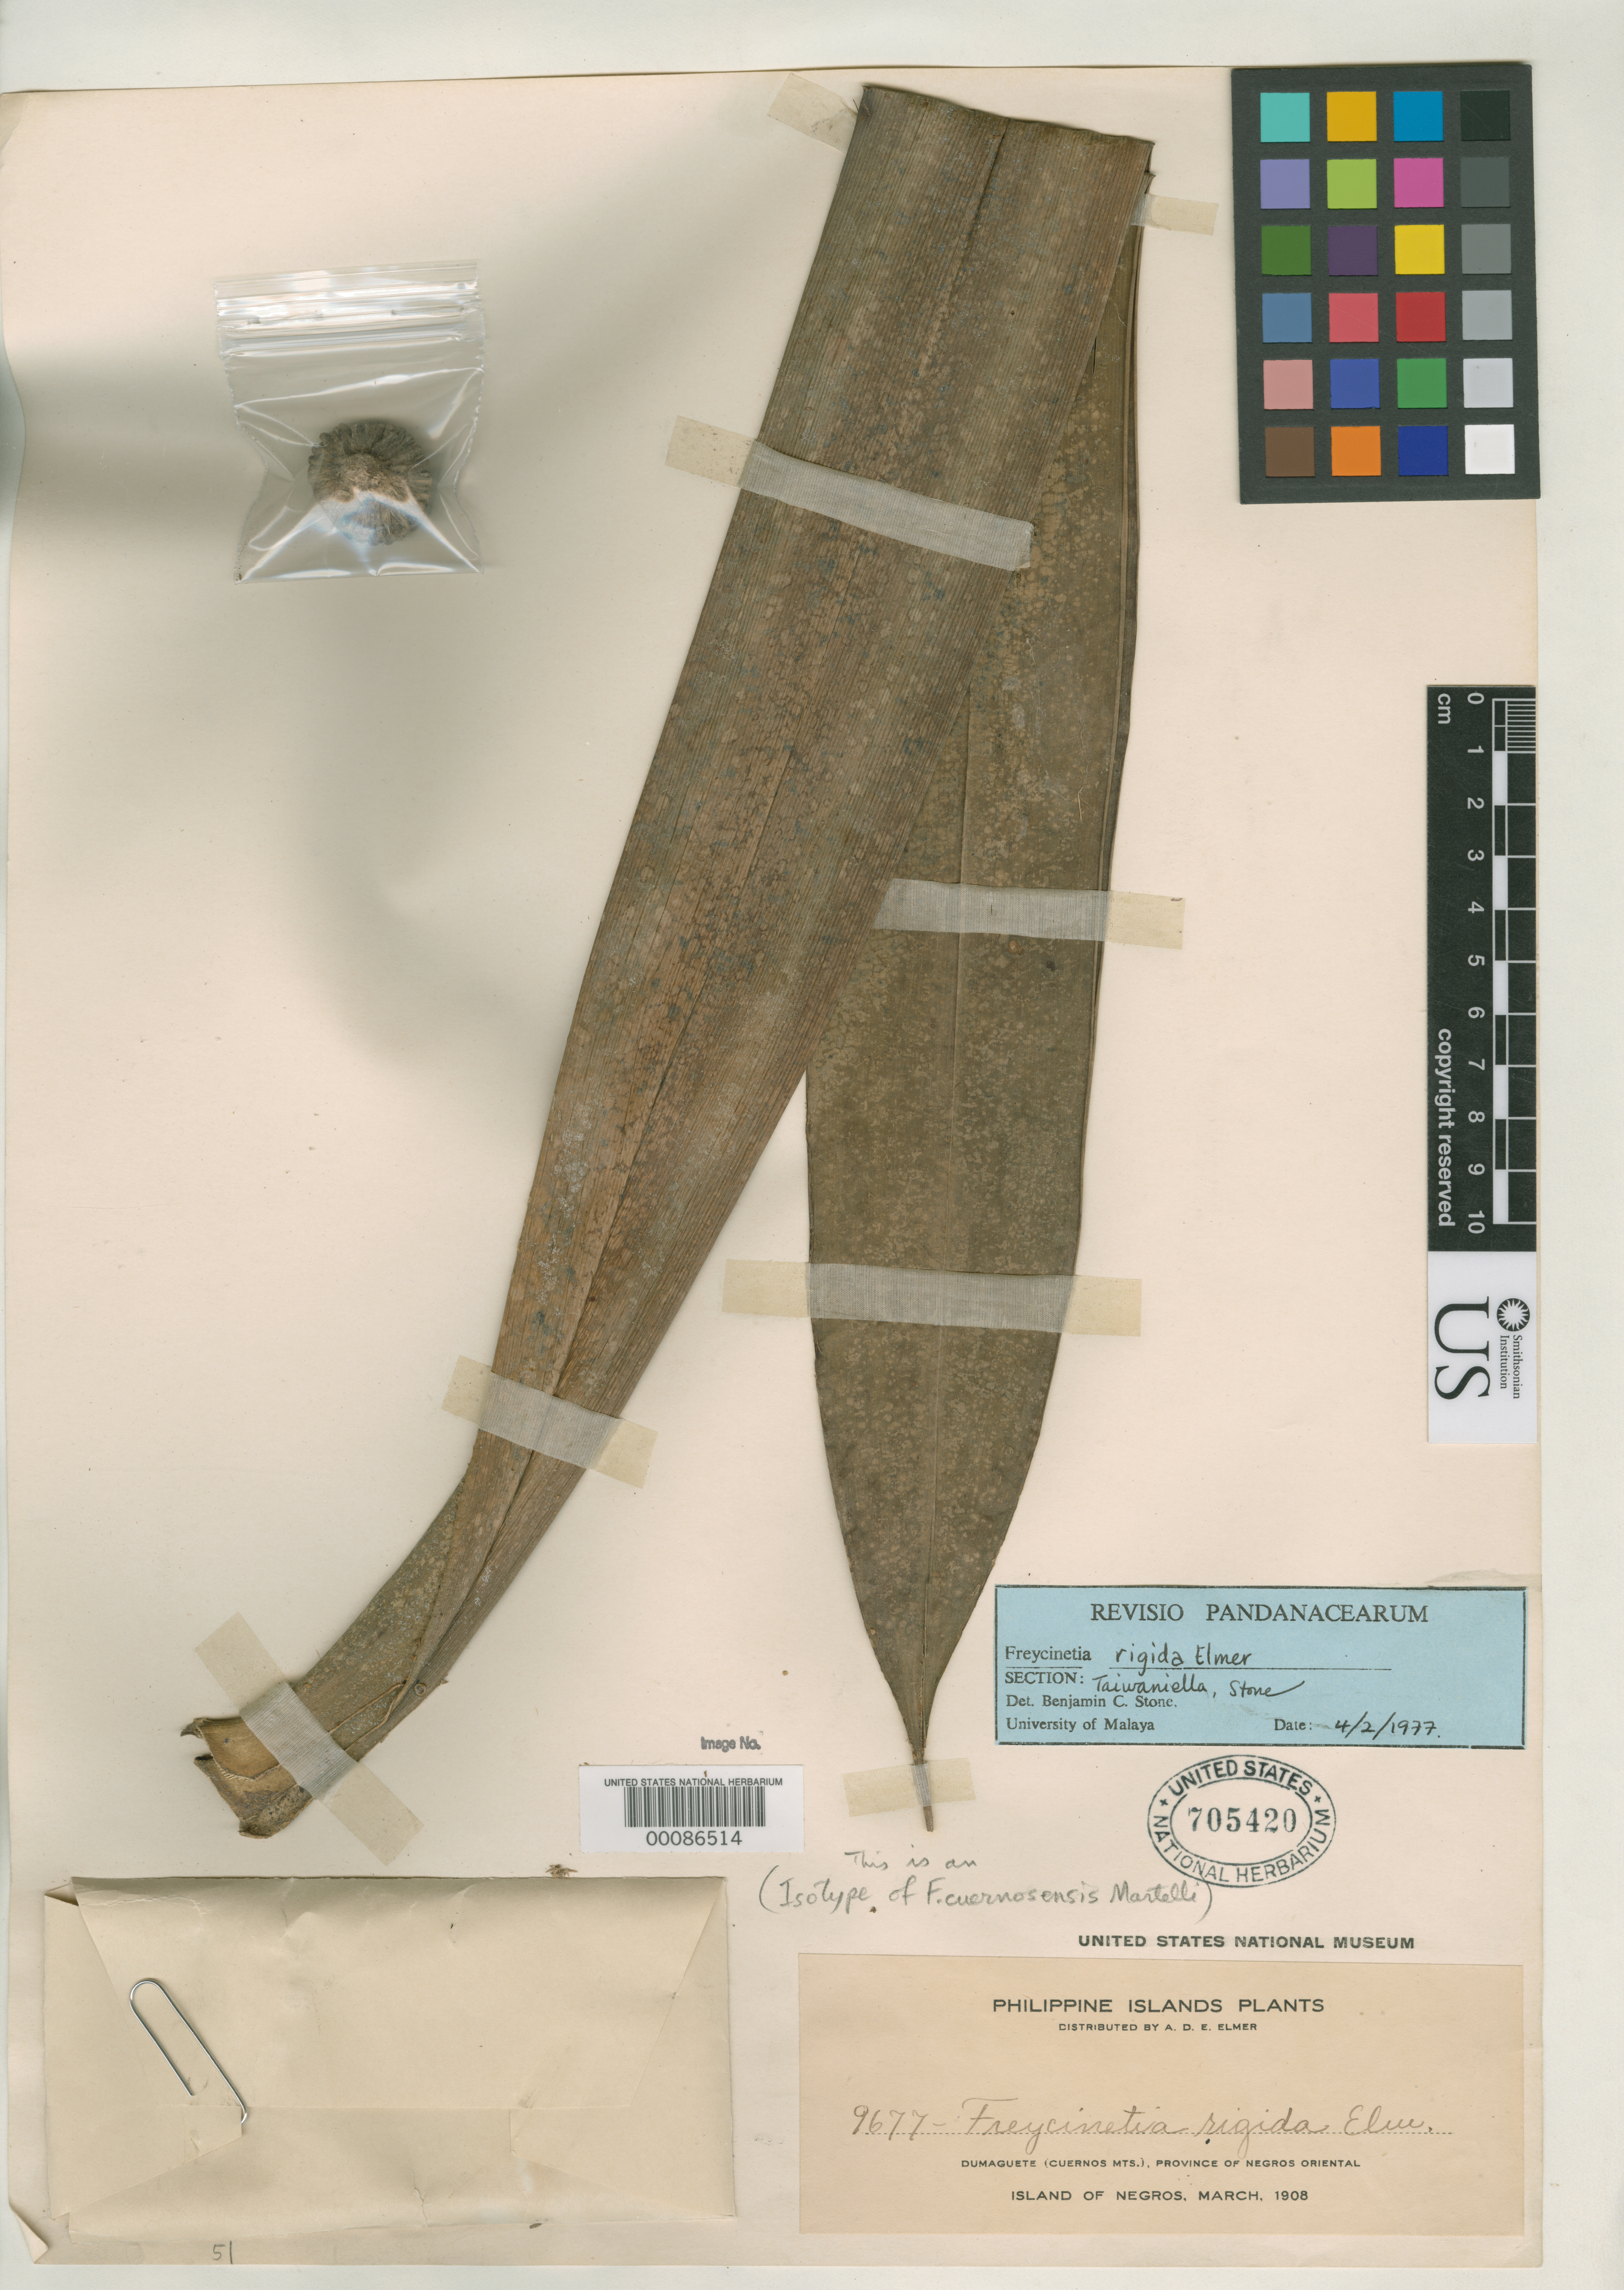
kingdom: Plantae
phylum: Tracheophyta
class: Liliopsida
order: Pandanales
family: Pandanaceae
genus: Freycinetia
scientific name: Freycinetia cuernosensis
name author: Martelli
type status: Isotype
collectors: A. D. E. Elmer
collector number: Phil. Pl. 9677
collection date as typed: Mar 1908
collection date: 1908-03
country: Philippines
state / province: Central Visayas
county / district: Negros Oriental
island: Negros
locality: Dumaguete.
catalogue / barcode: US 705420